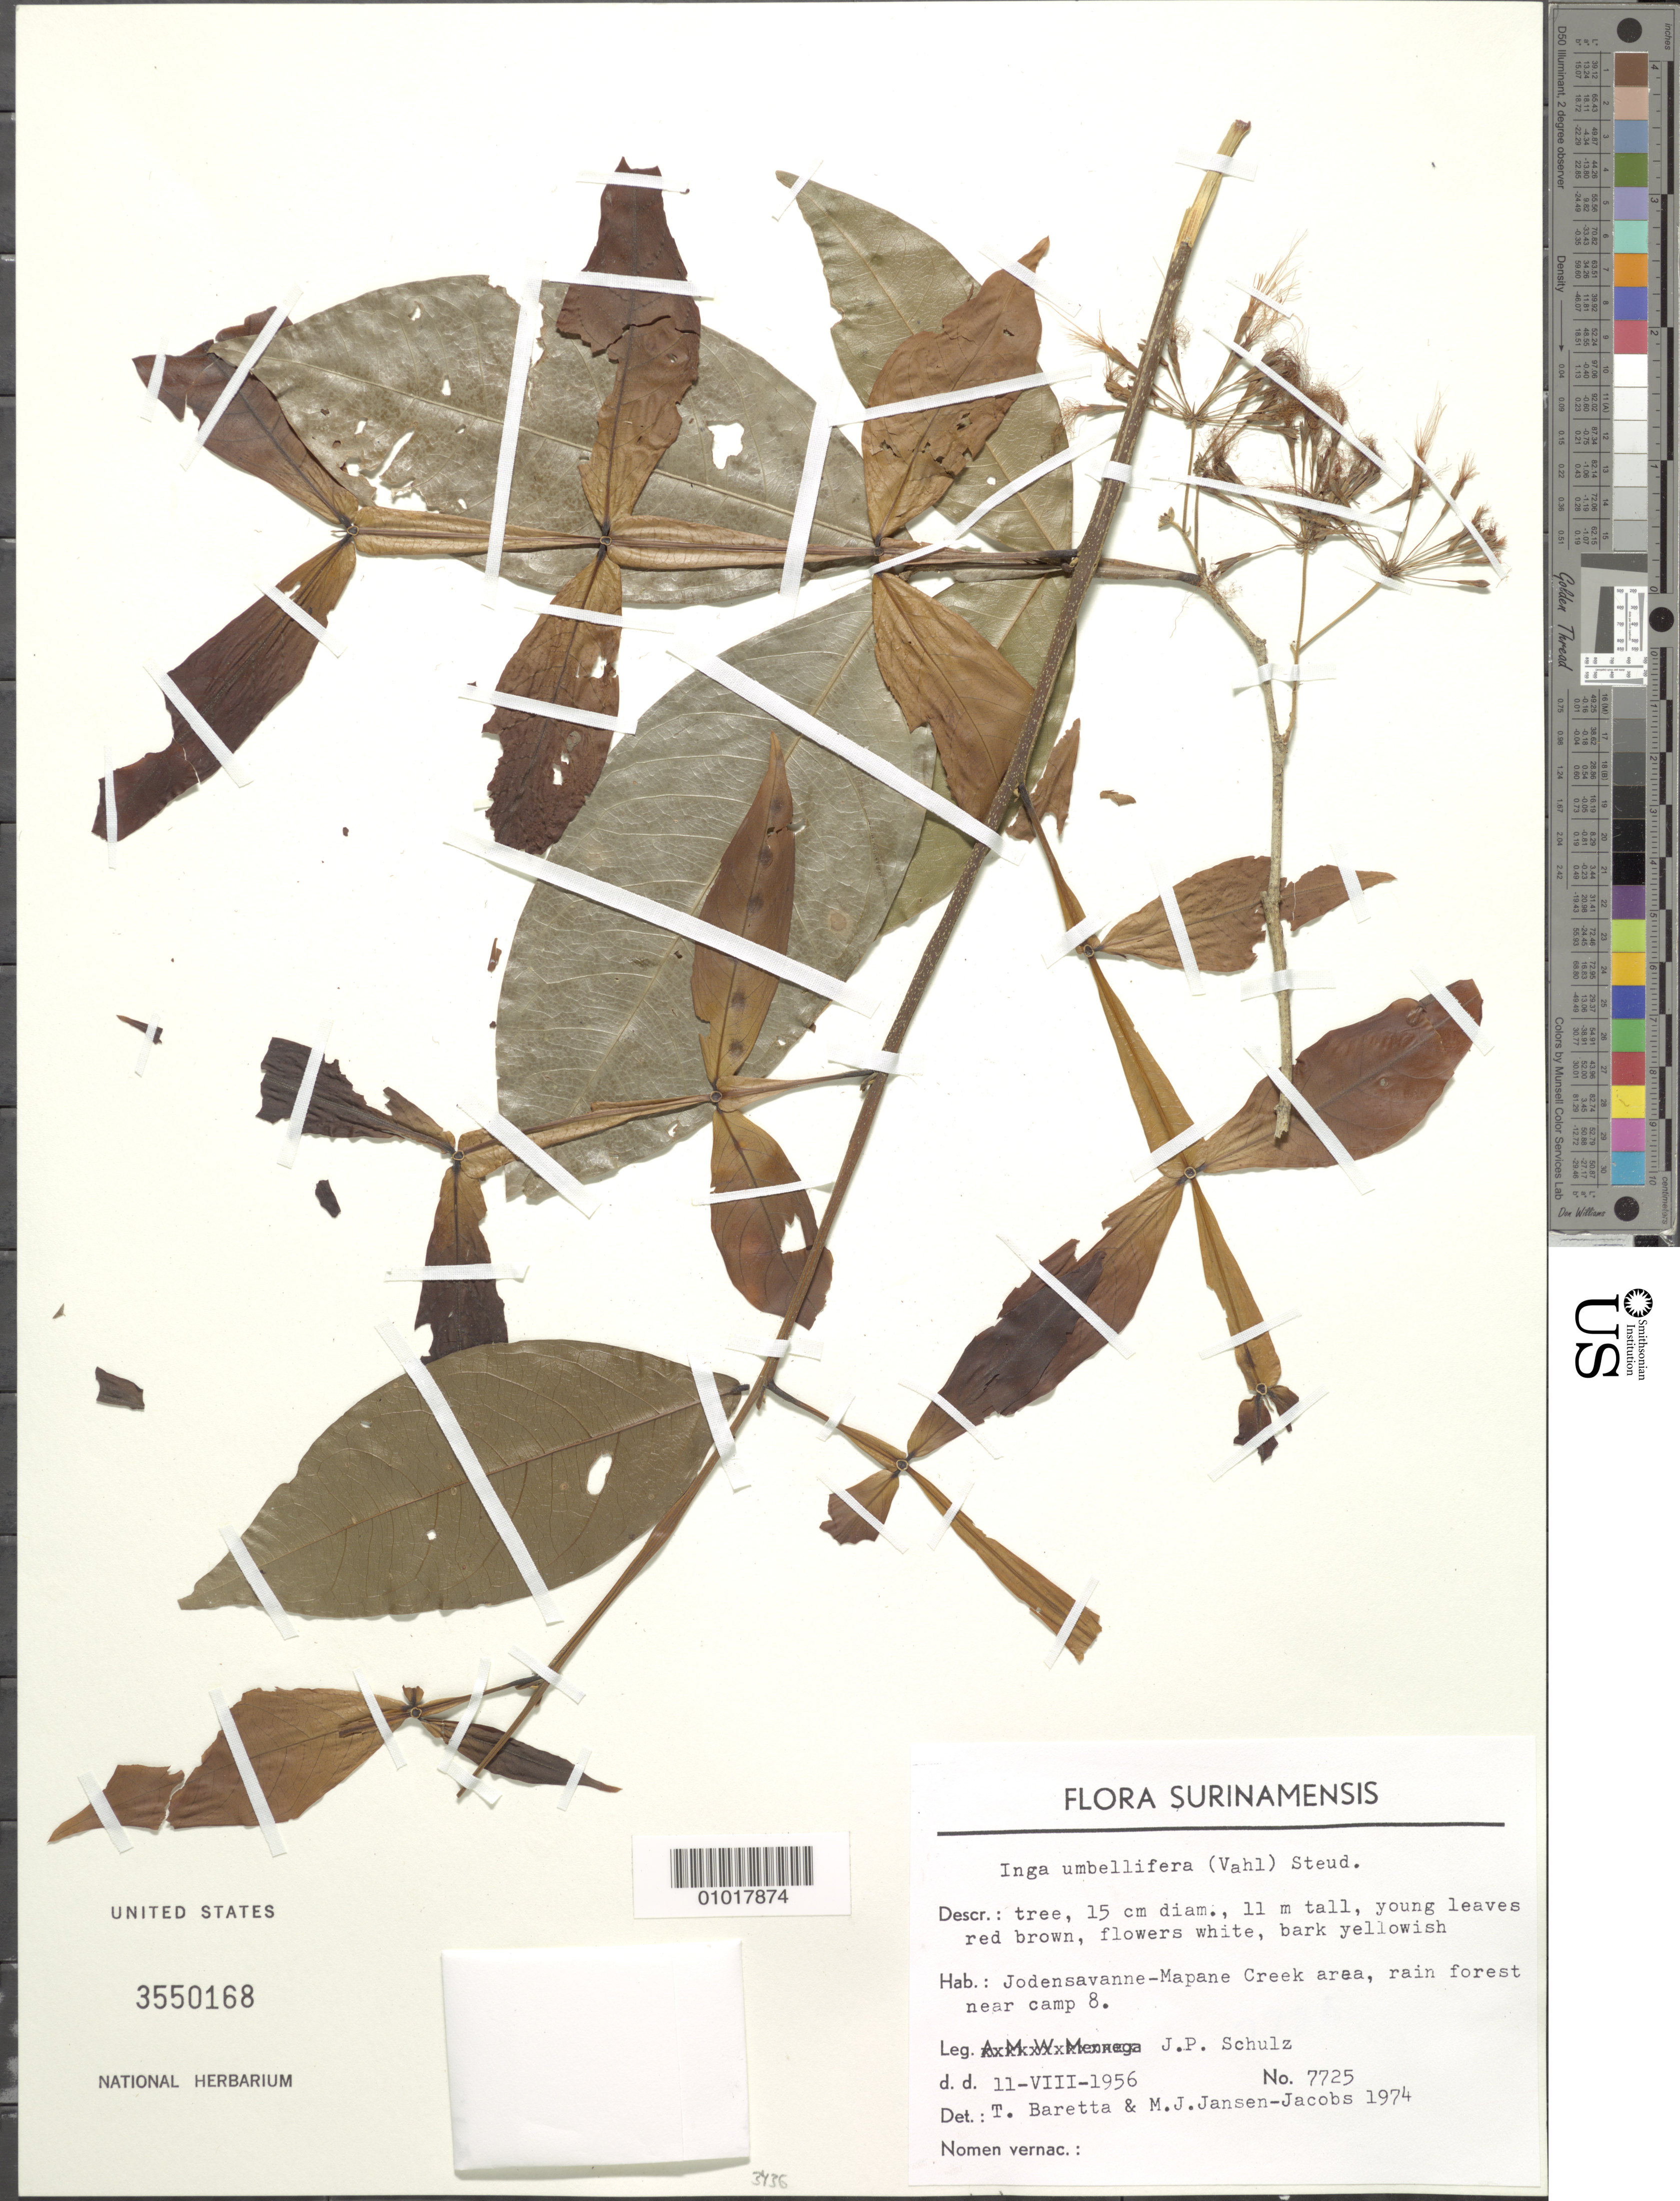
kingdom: Plantae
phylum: Tracheophyta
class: Magnoliopsida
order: Fabales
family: Fabaceae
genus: Inga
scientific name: Inga umbellifera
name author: (Vahl) Steud. ex DC.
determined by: Baretta, T.; Jansen-Jacobs, M. J.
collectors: J. P. Schulz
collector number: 7725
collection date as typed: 2-Aug-56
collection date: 1956-08-02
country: Suriname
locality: Jodensavanne-Mapane Creek area, rain forest near camp 8.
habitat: Rain forest.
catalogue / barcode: US 3550168